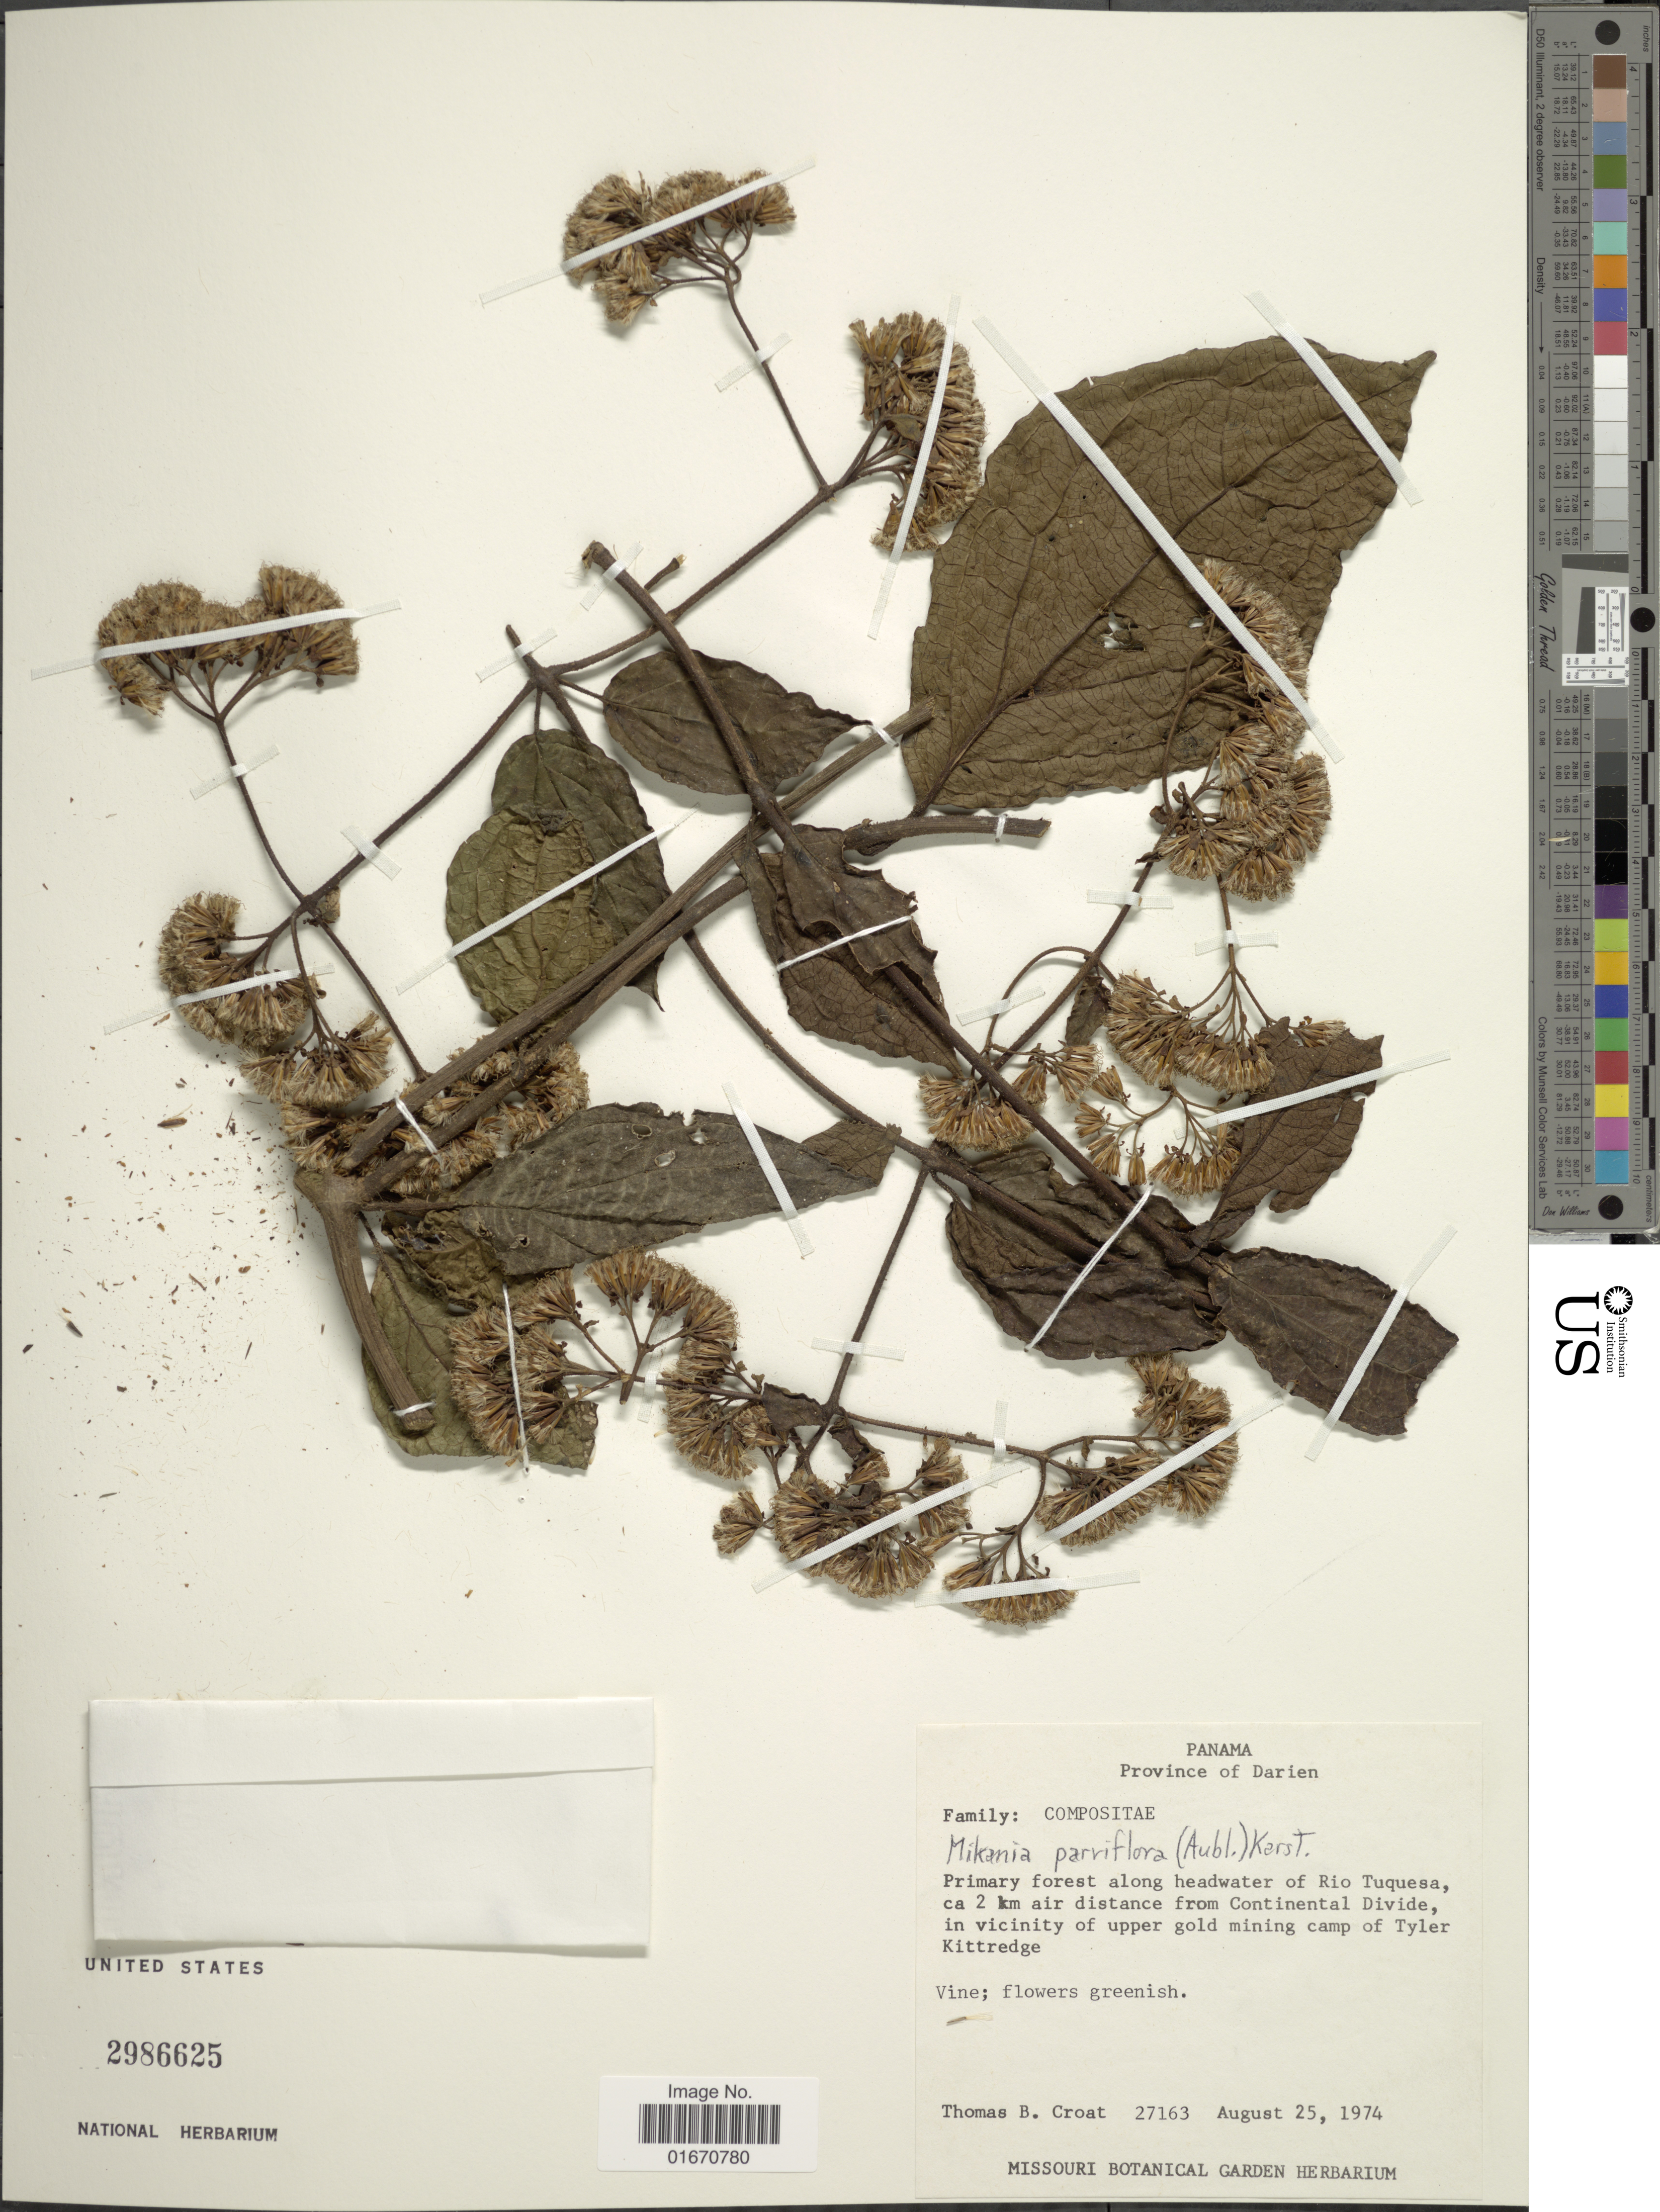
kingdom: Plantae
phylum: Tracheophyta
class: Magnoliopsida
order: Asterales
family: Asteraceae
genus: Mikania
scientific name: Mikania parviflora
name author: (Aubl.) Karst.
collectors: T. B. Croat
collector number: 27163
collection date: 1974-08-25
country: Panama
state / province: Darién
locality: Along headwater of Rio Tuquesa, ca 2 km air distance from Continental Divide, in vicinity of upper gold mining camp of Tyler Kittredge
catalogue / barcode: US 2986625